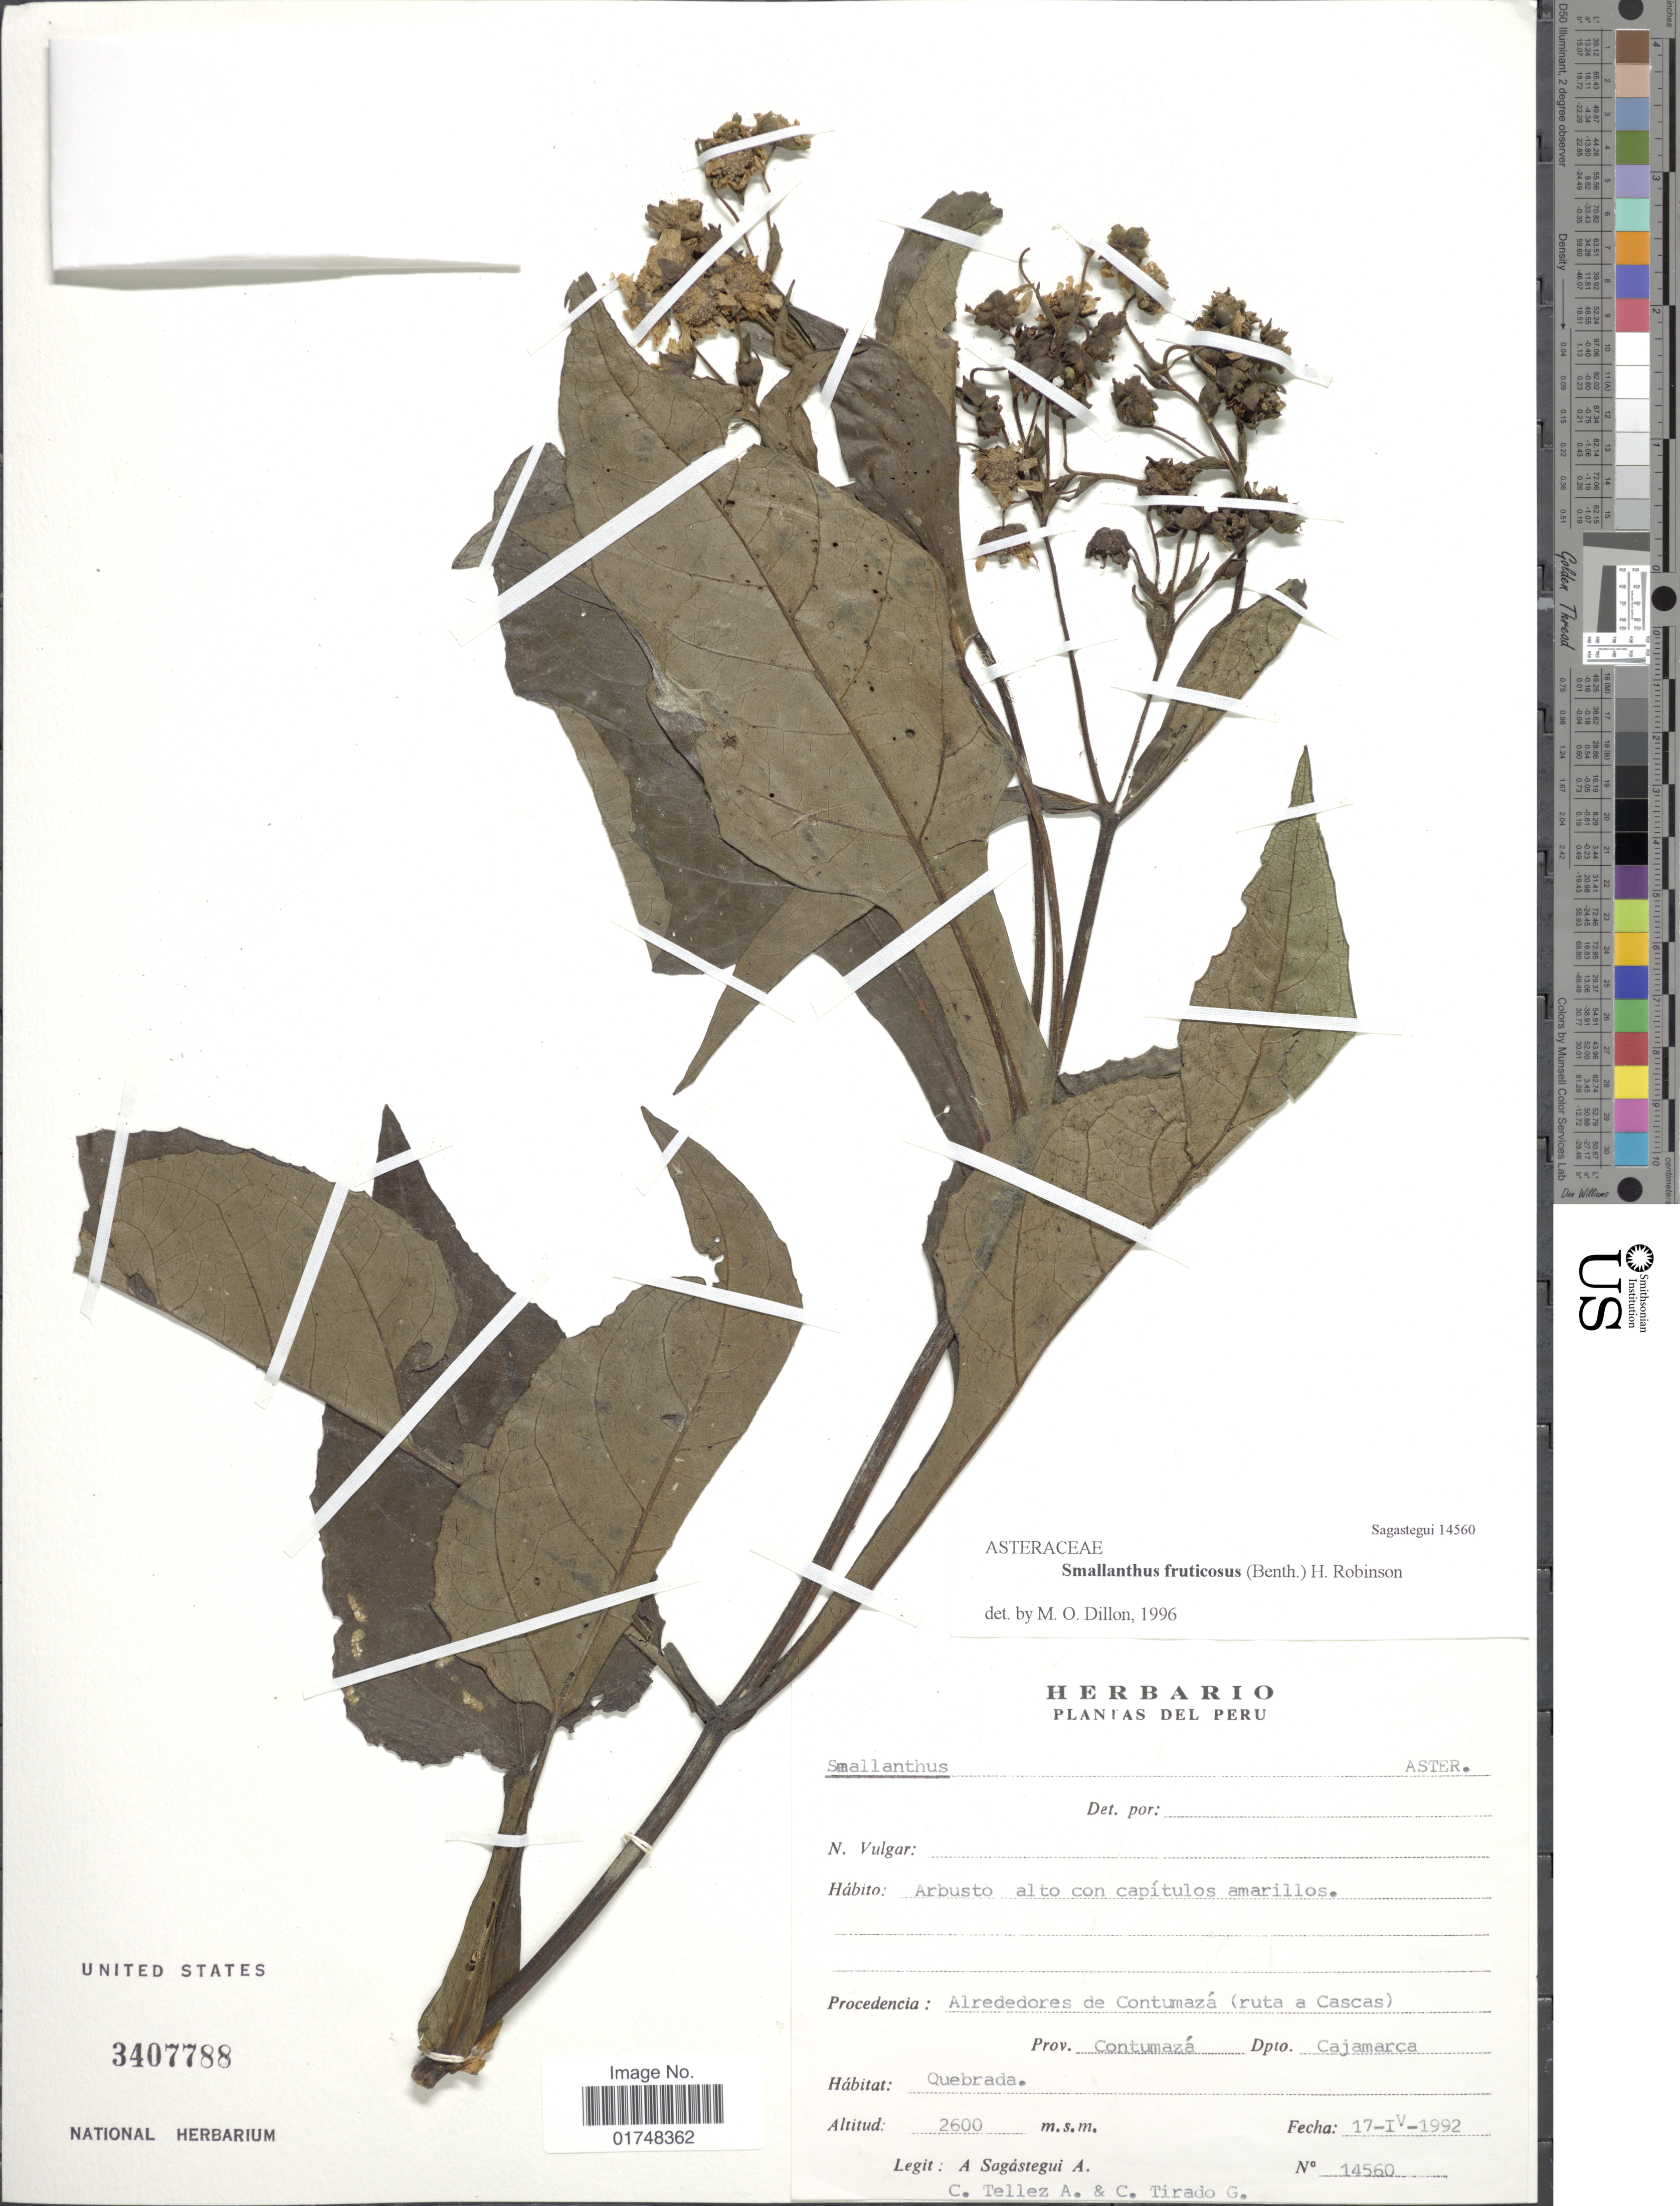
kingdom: Plantae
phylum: Tracheophyta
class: Magnoliopsida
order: Asterales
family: Asteraceae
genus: Smallanthus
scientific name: Smallanthus fruticosus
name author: (Benth.) H. Rob.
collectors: A. Sagástegui A., C. Téllez & C. Tirado G.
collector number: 14560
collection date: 1992-04-17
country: Peru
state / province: Cajamarca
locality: Alrededores de Contumaza (ruta a Cascas), Prov. Contumaza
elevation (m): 2600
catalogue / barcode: US 3407788